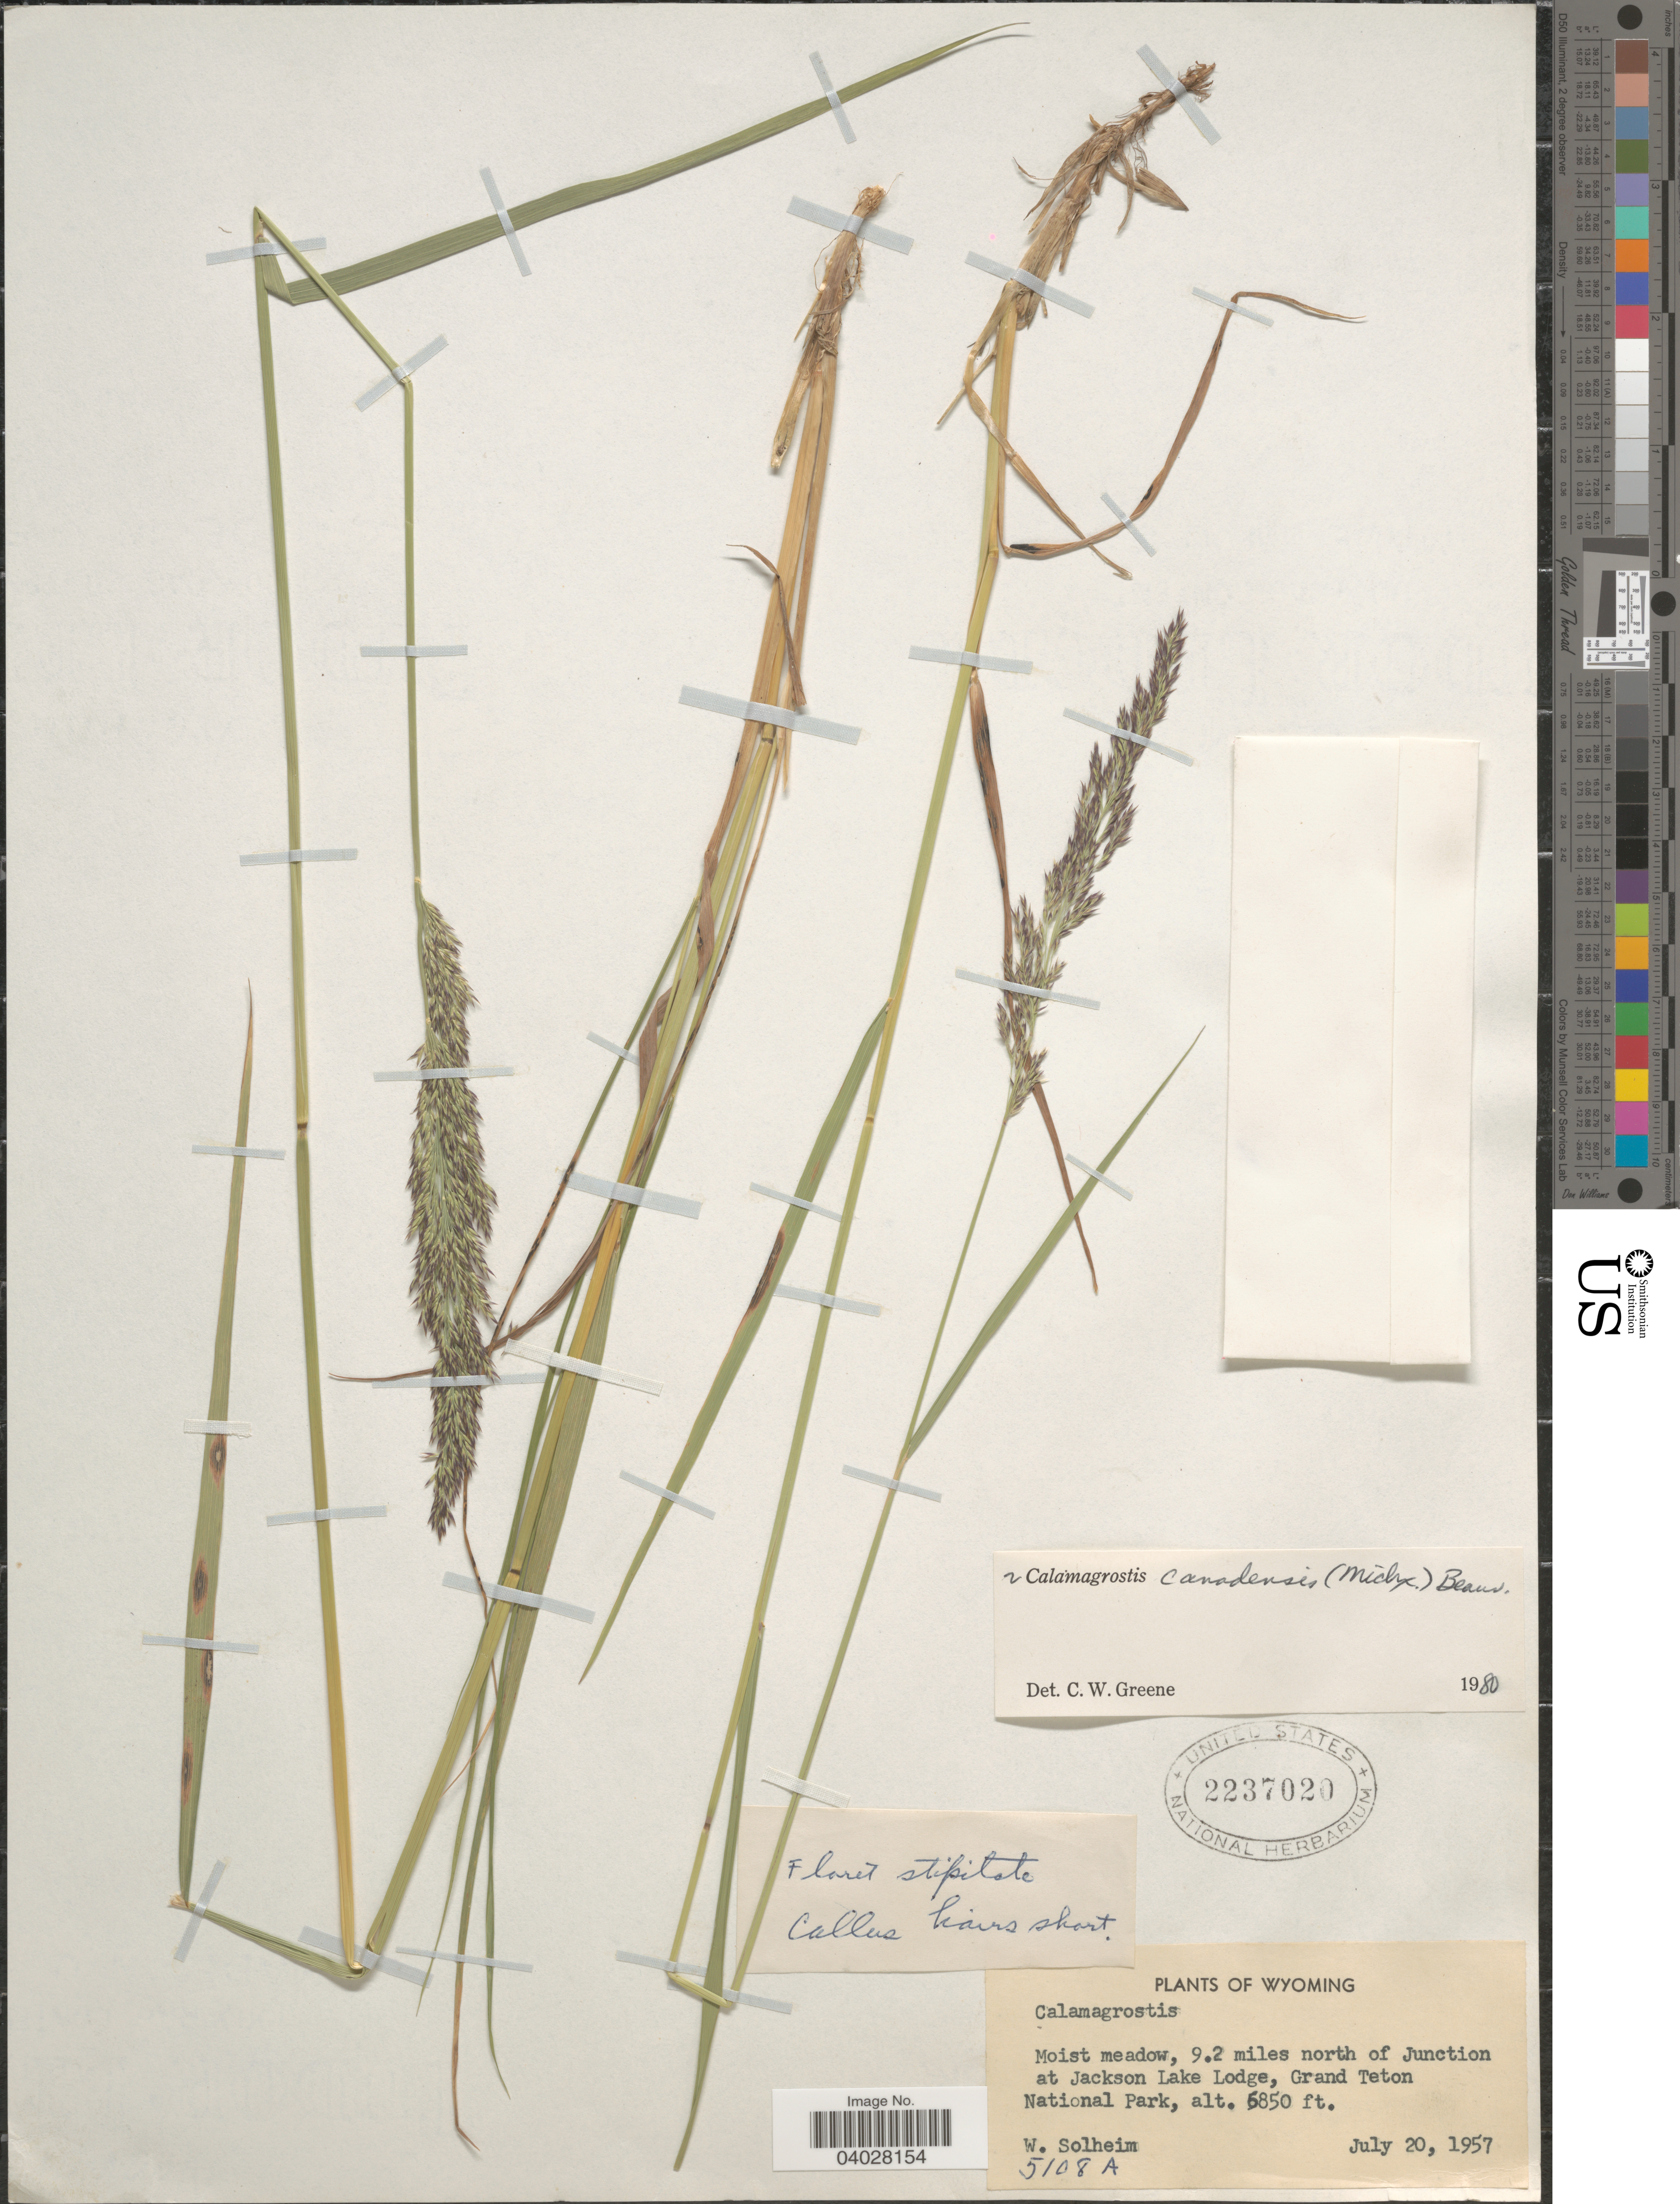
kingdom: Plantae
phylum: Tracheophyta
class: Liliopsida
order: Poales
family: Poaceae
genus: Calamagrostis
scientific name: Calamagrostis canadensis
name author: (Michx.) P. Beauv.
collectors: W. Solheim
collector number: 5108A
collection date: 1957-07-20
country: United States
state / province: Wyoming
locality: Moist meadow, 9.2 miles north of Junction at Jackson Lake Lodge, Grand Teton National Park.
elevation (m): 1783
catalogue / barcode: US 2237020